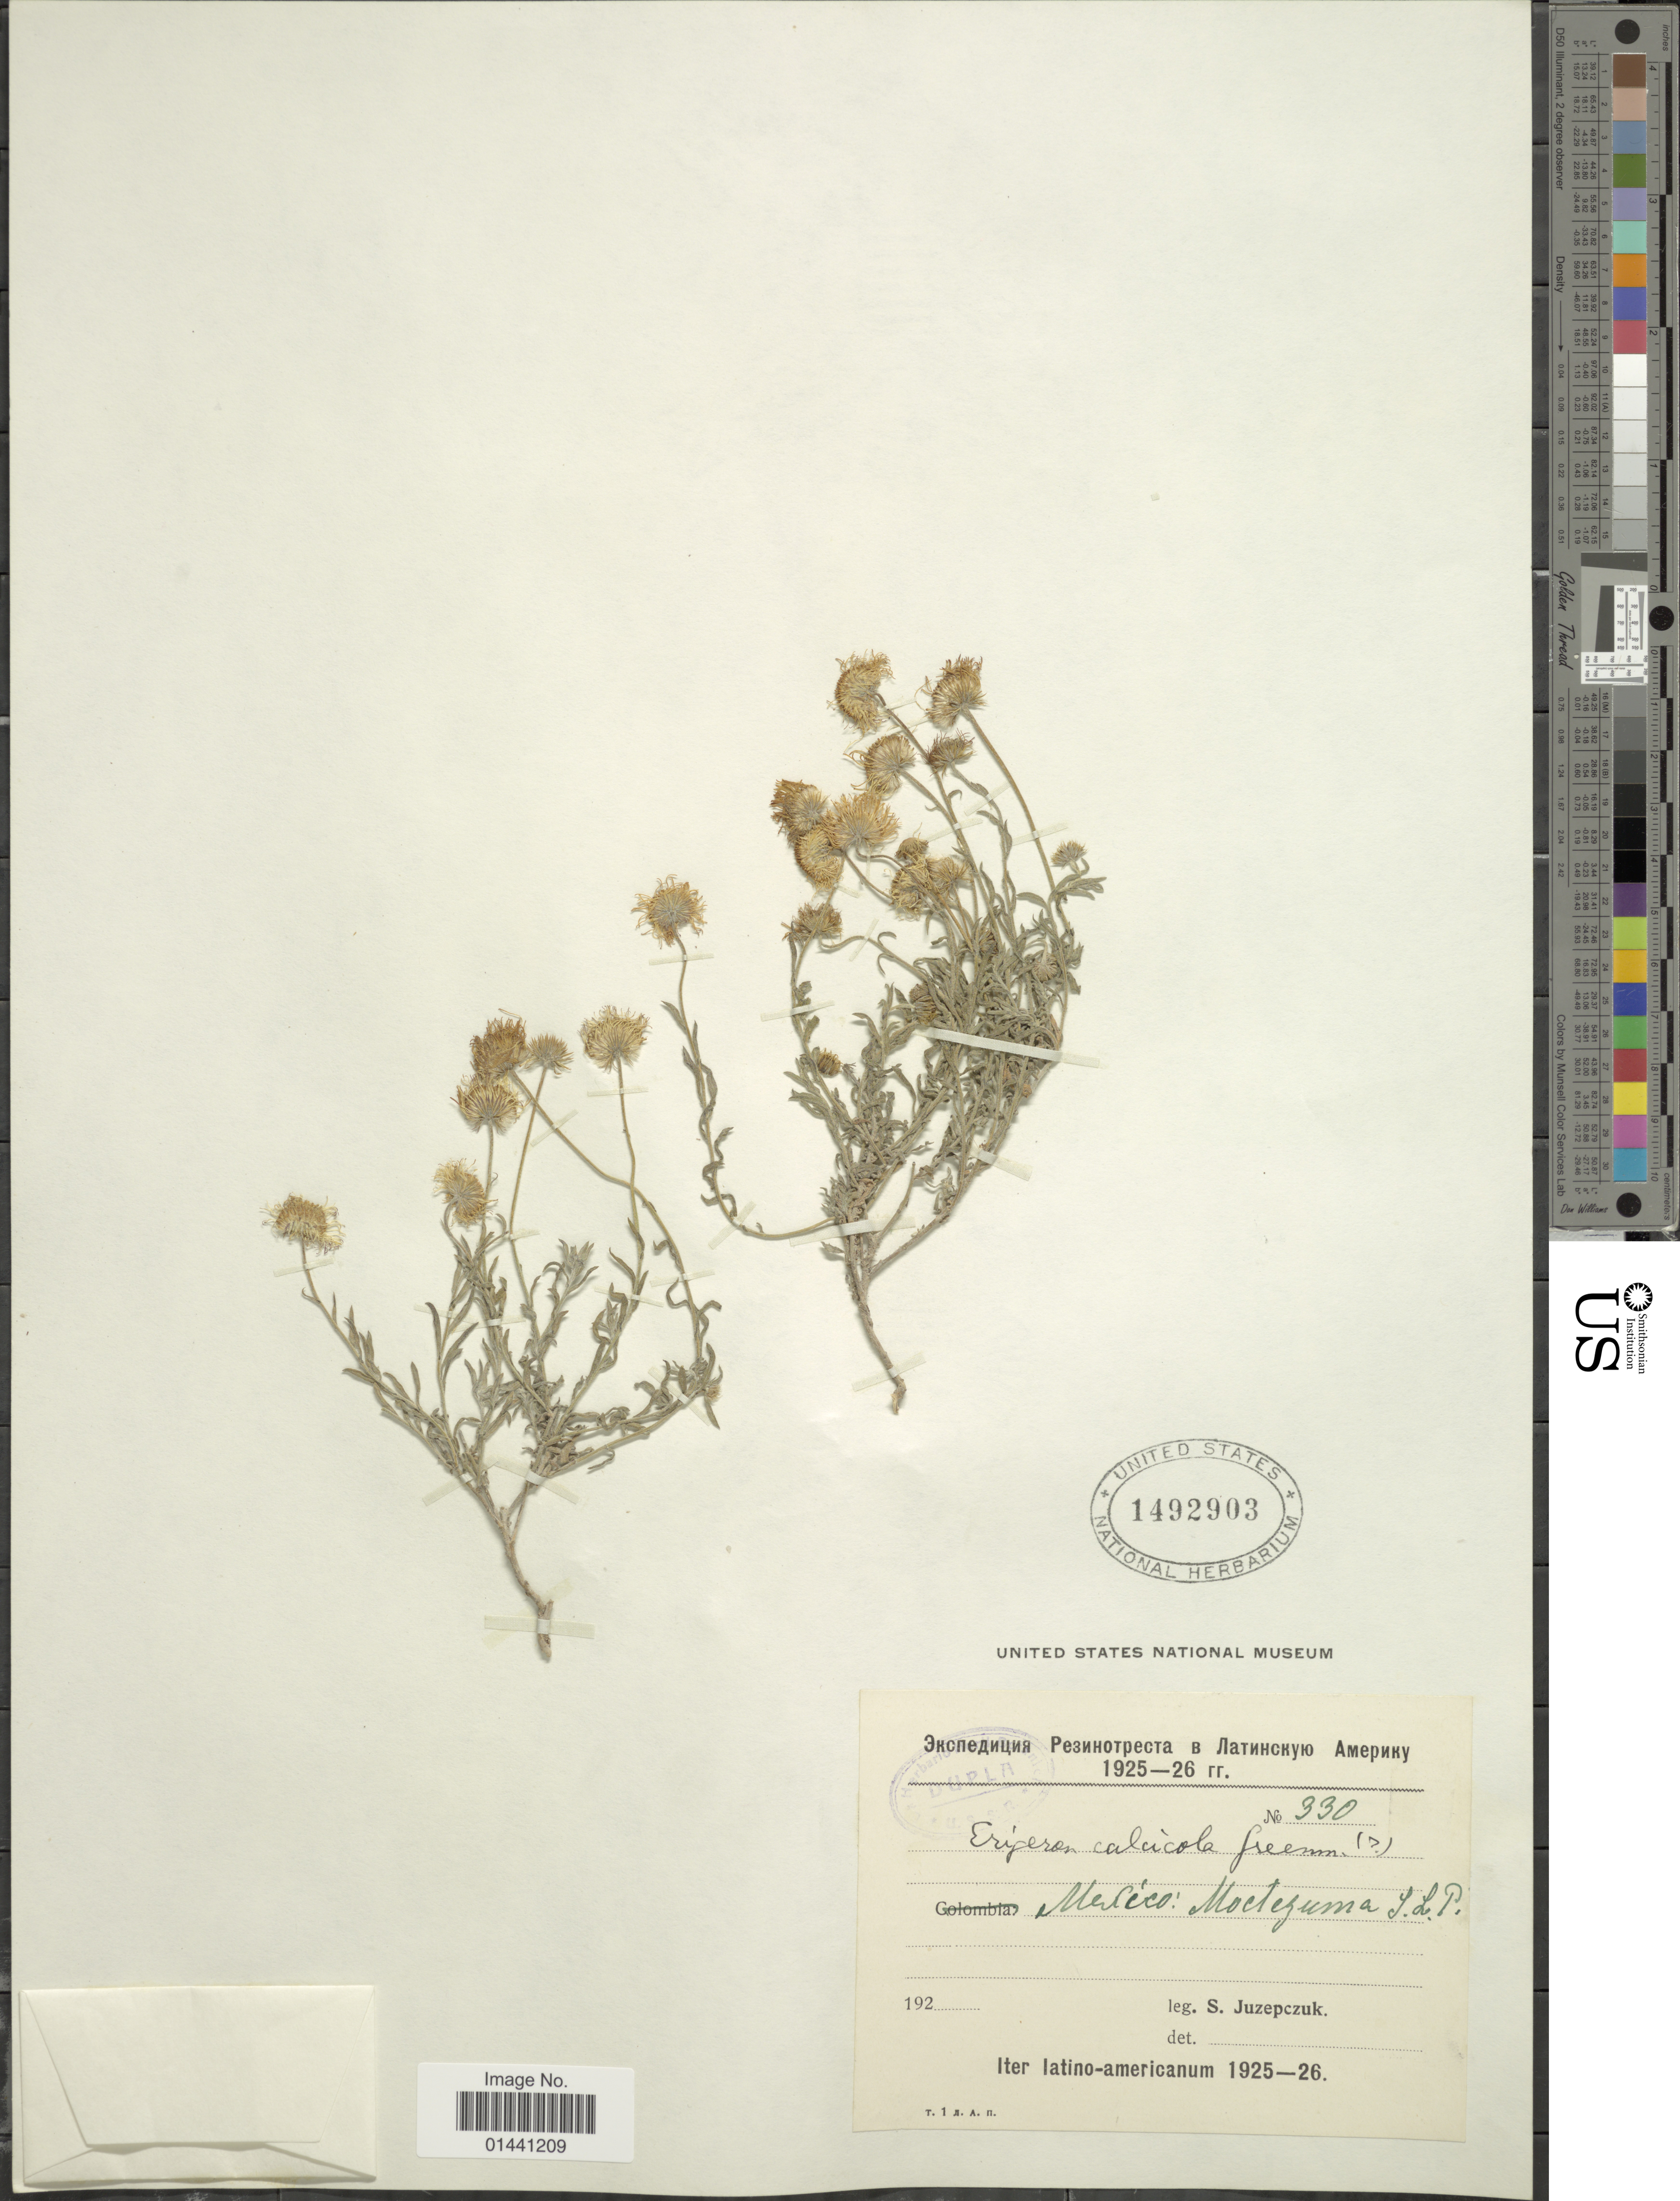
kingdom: Plantae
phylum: Tracheophyta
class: Magnoliopsida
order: Asterales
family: Asteraceae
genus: Erigeron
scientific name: Erigeron calcicola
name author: Greenm.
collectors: S. V. Juzepczuk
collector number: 330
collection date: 1925/1926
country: Mexico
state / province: San Luis Potosí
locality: Moctezuma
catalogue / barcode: US 1492903